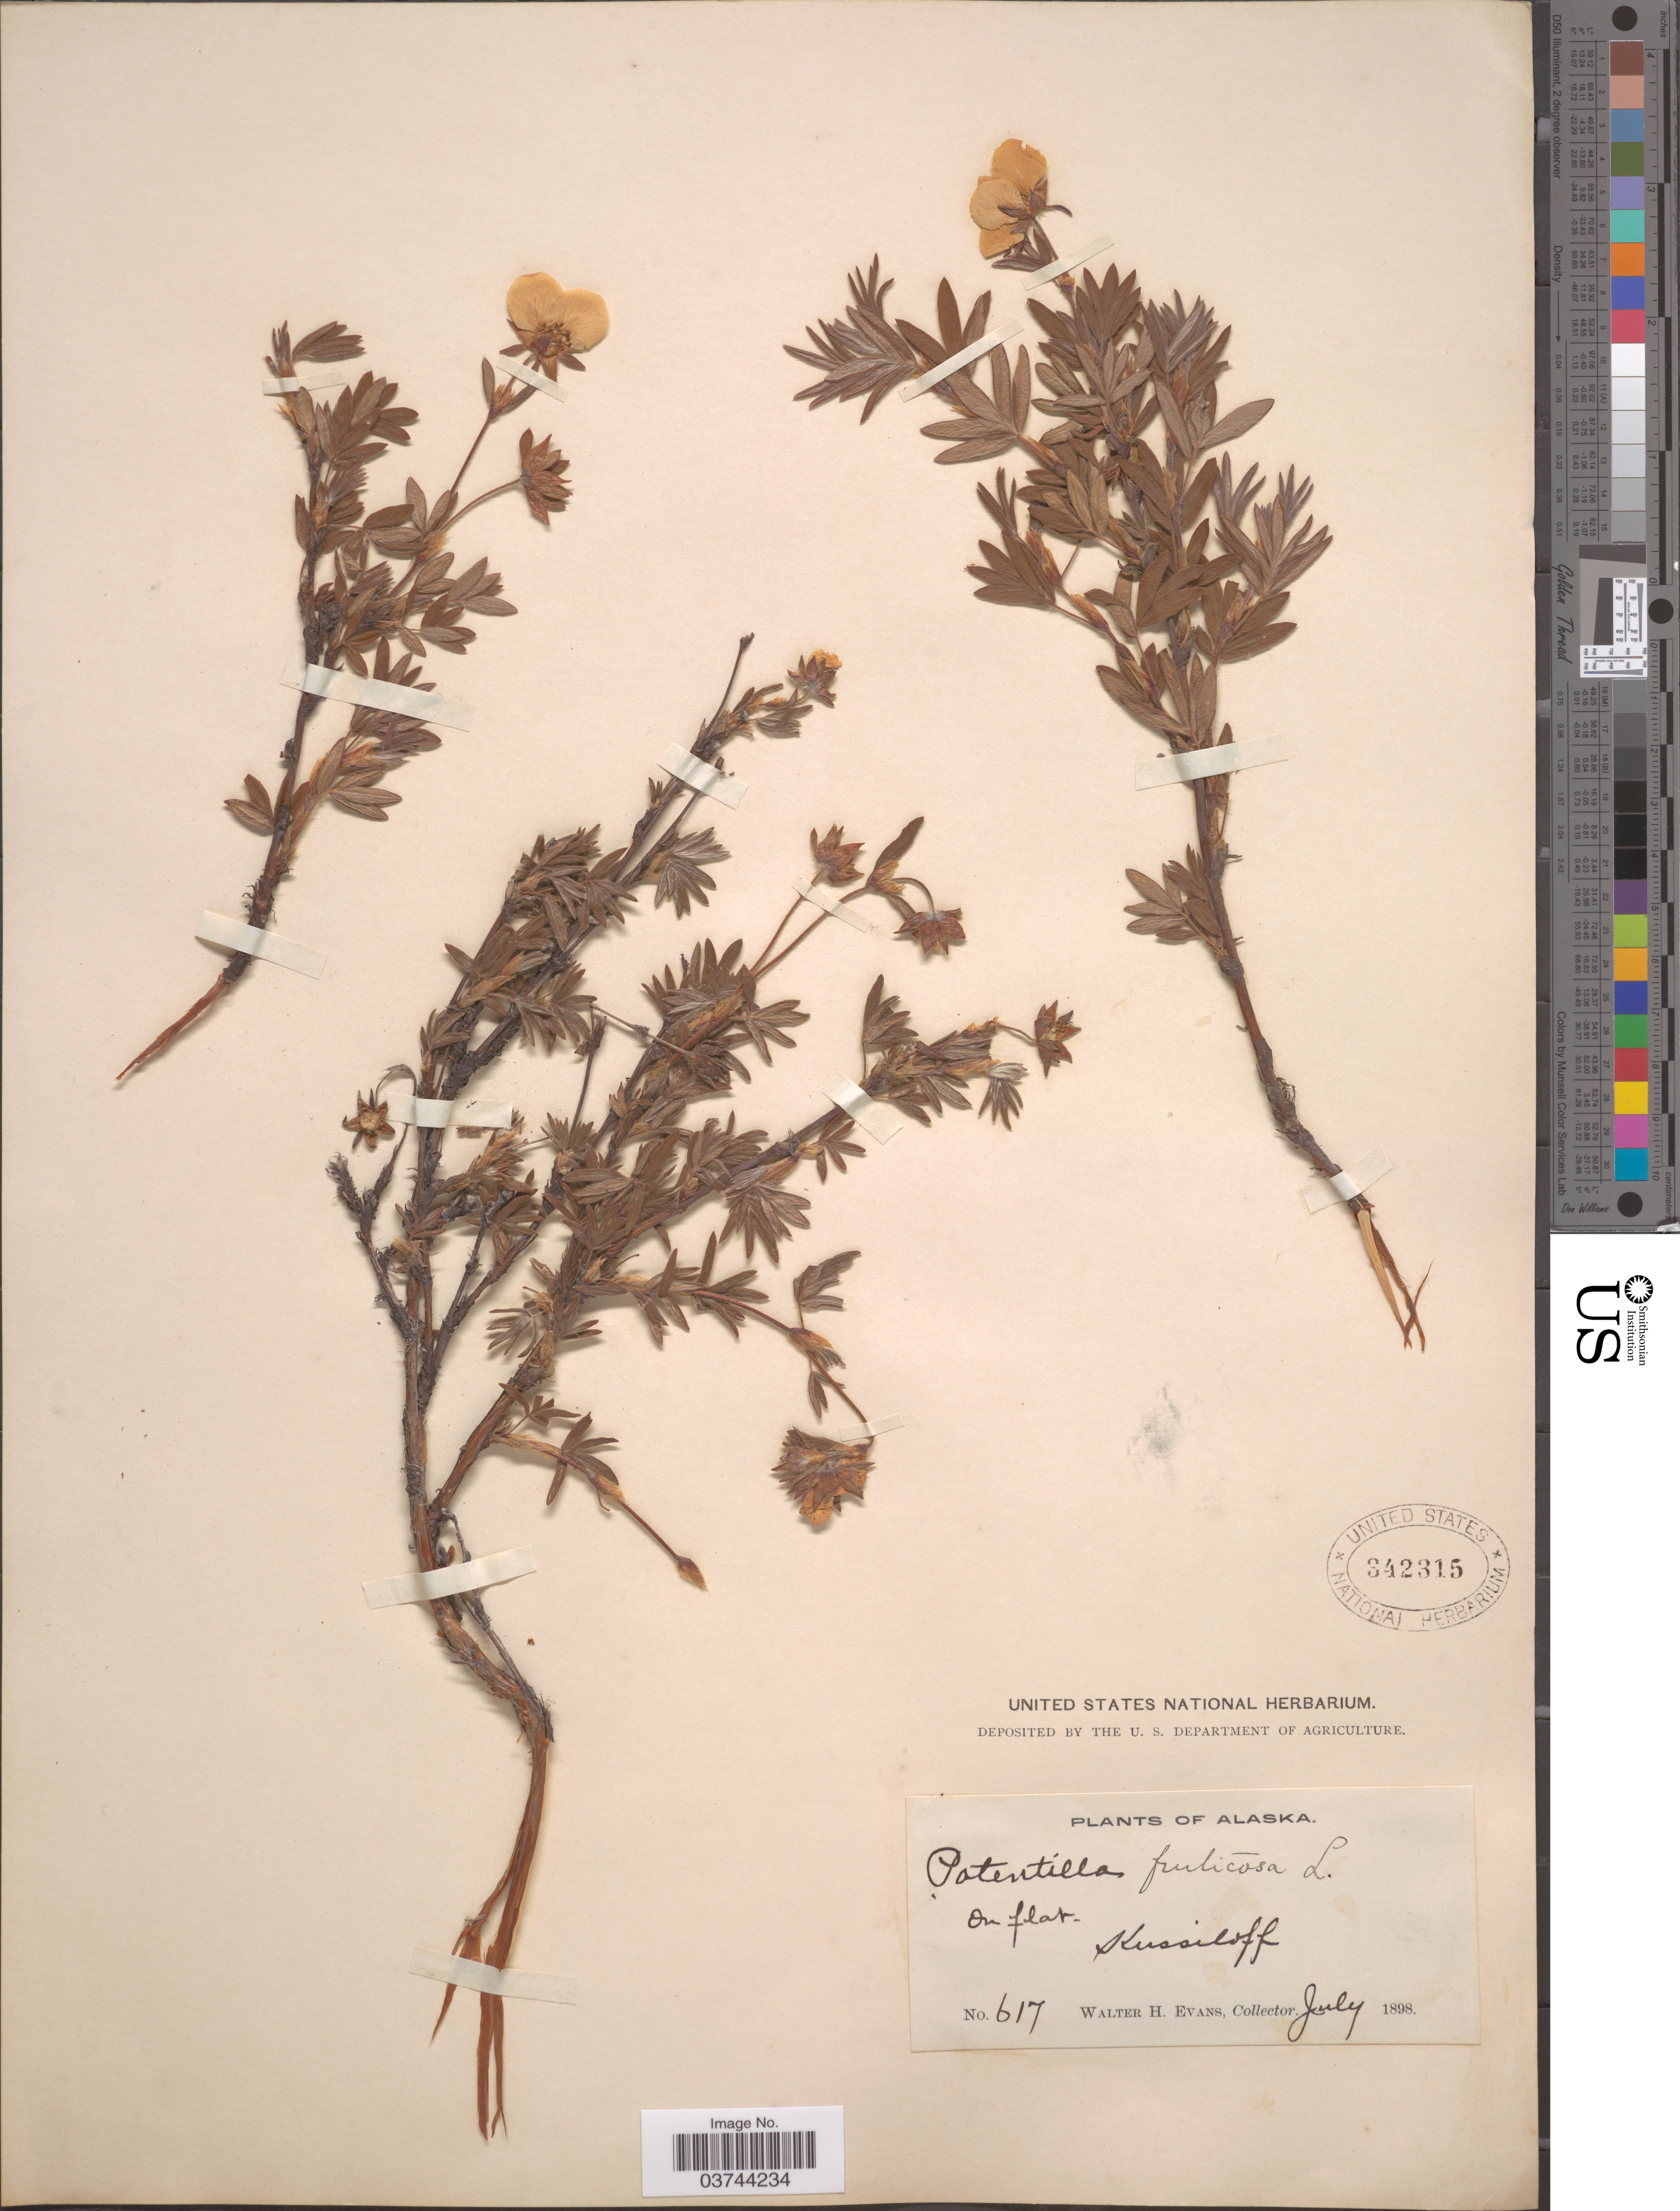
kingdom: Plantae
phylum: Tracheophyta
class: Magnoliopsida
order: Rosales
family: Rosaceae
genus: Dasiphora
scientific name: Dasiphora fruticosa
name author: (L.) Rydb.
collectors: W. H. Evans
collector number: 617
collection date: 1898-07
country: United States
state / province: Alaska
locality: On flat. Kussiloff.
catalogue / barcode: US 342315